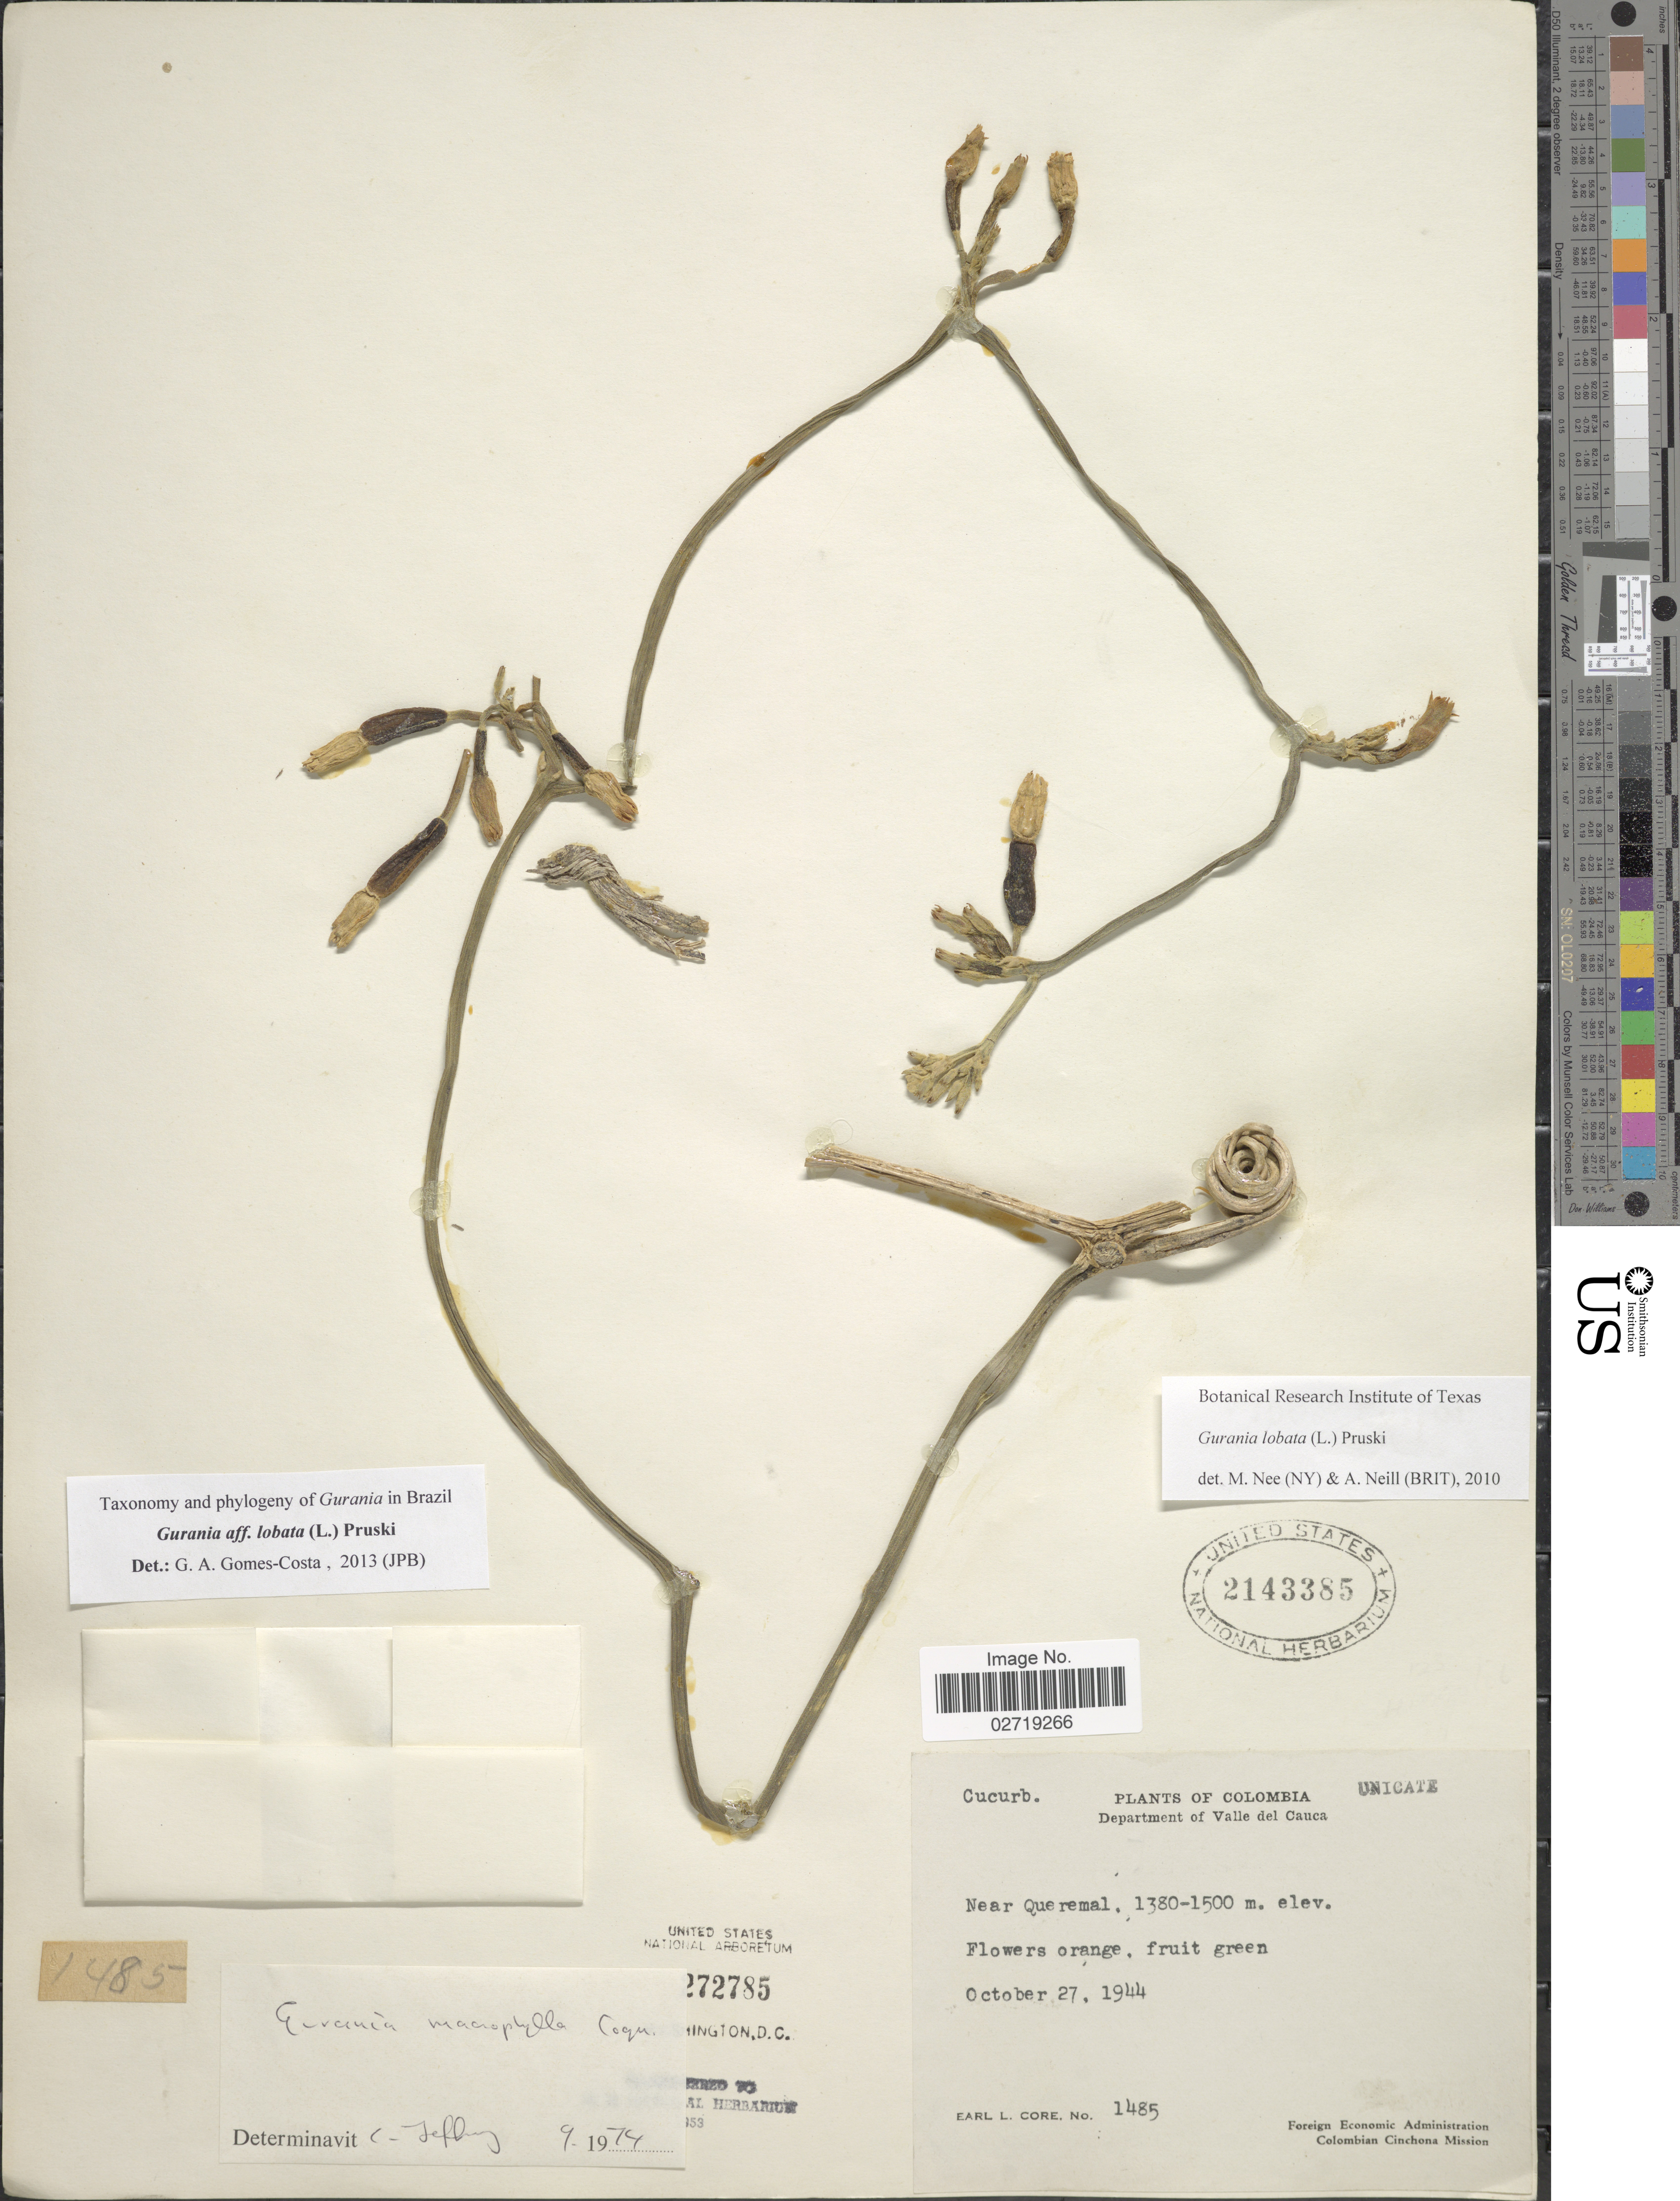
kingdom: Plantae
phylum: Tracheophyta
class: Magnoliopsida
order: Cucurbitales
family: Cucurbitaceae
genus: Gurania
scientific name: Gurania lobata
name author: (L.) Pruski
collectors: E. L. Core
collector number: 1485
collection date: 1944-10-27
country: Colombia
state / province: Valle del Cauca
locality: Near Queremal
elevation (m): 1380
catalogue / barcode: US 2143385